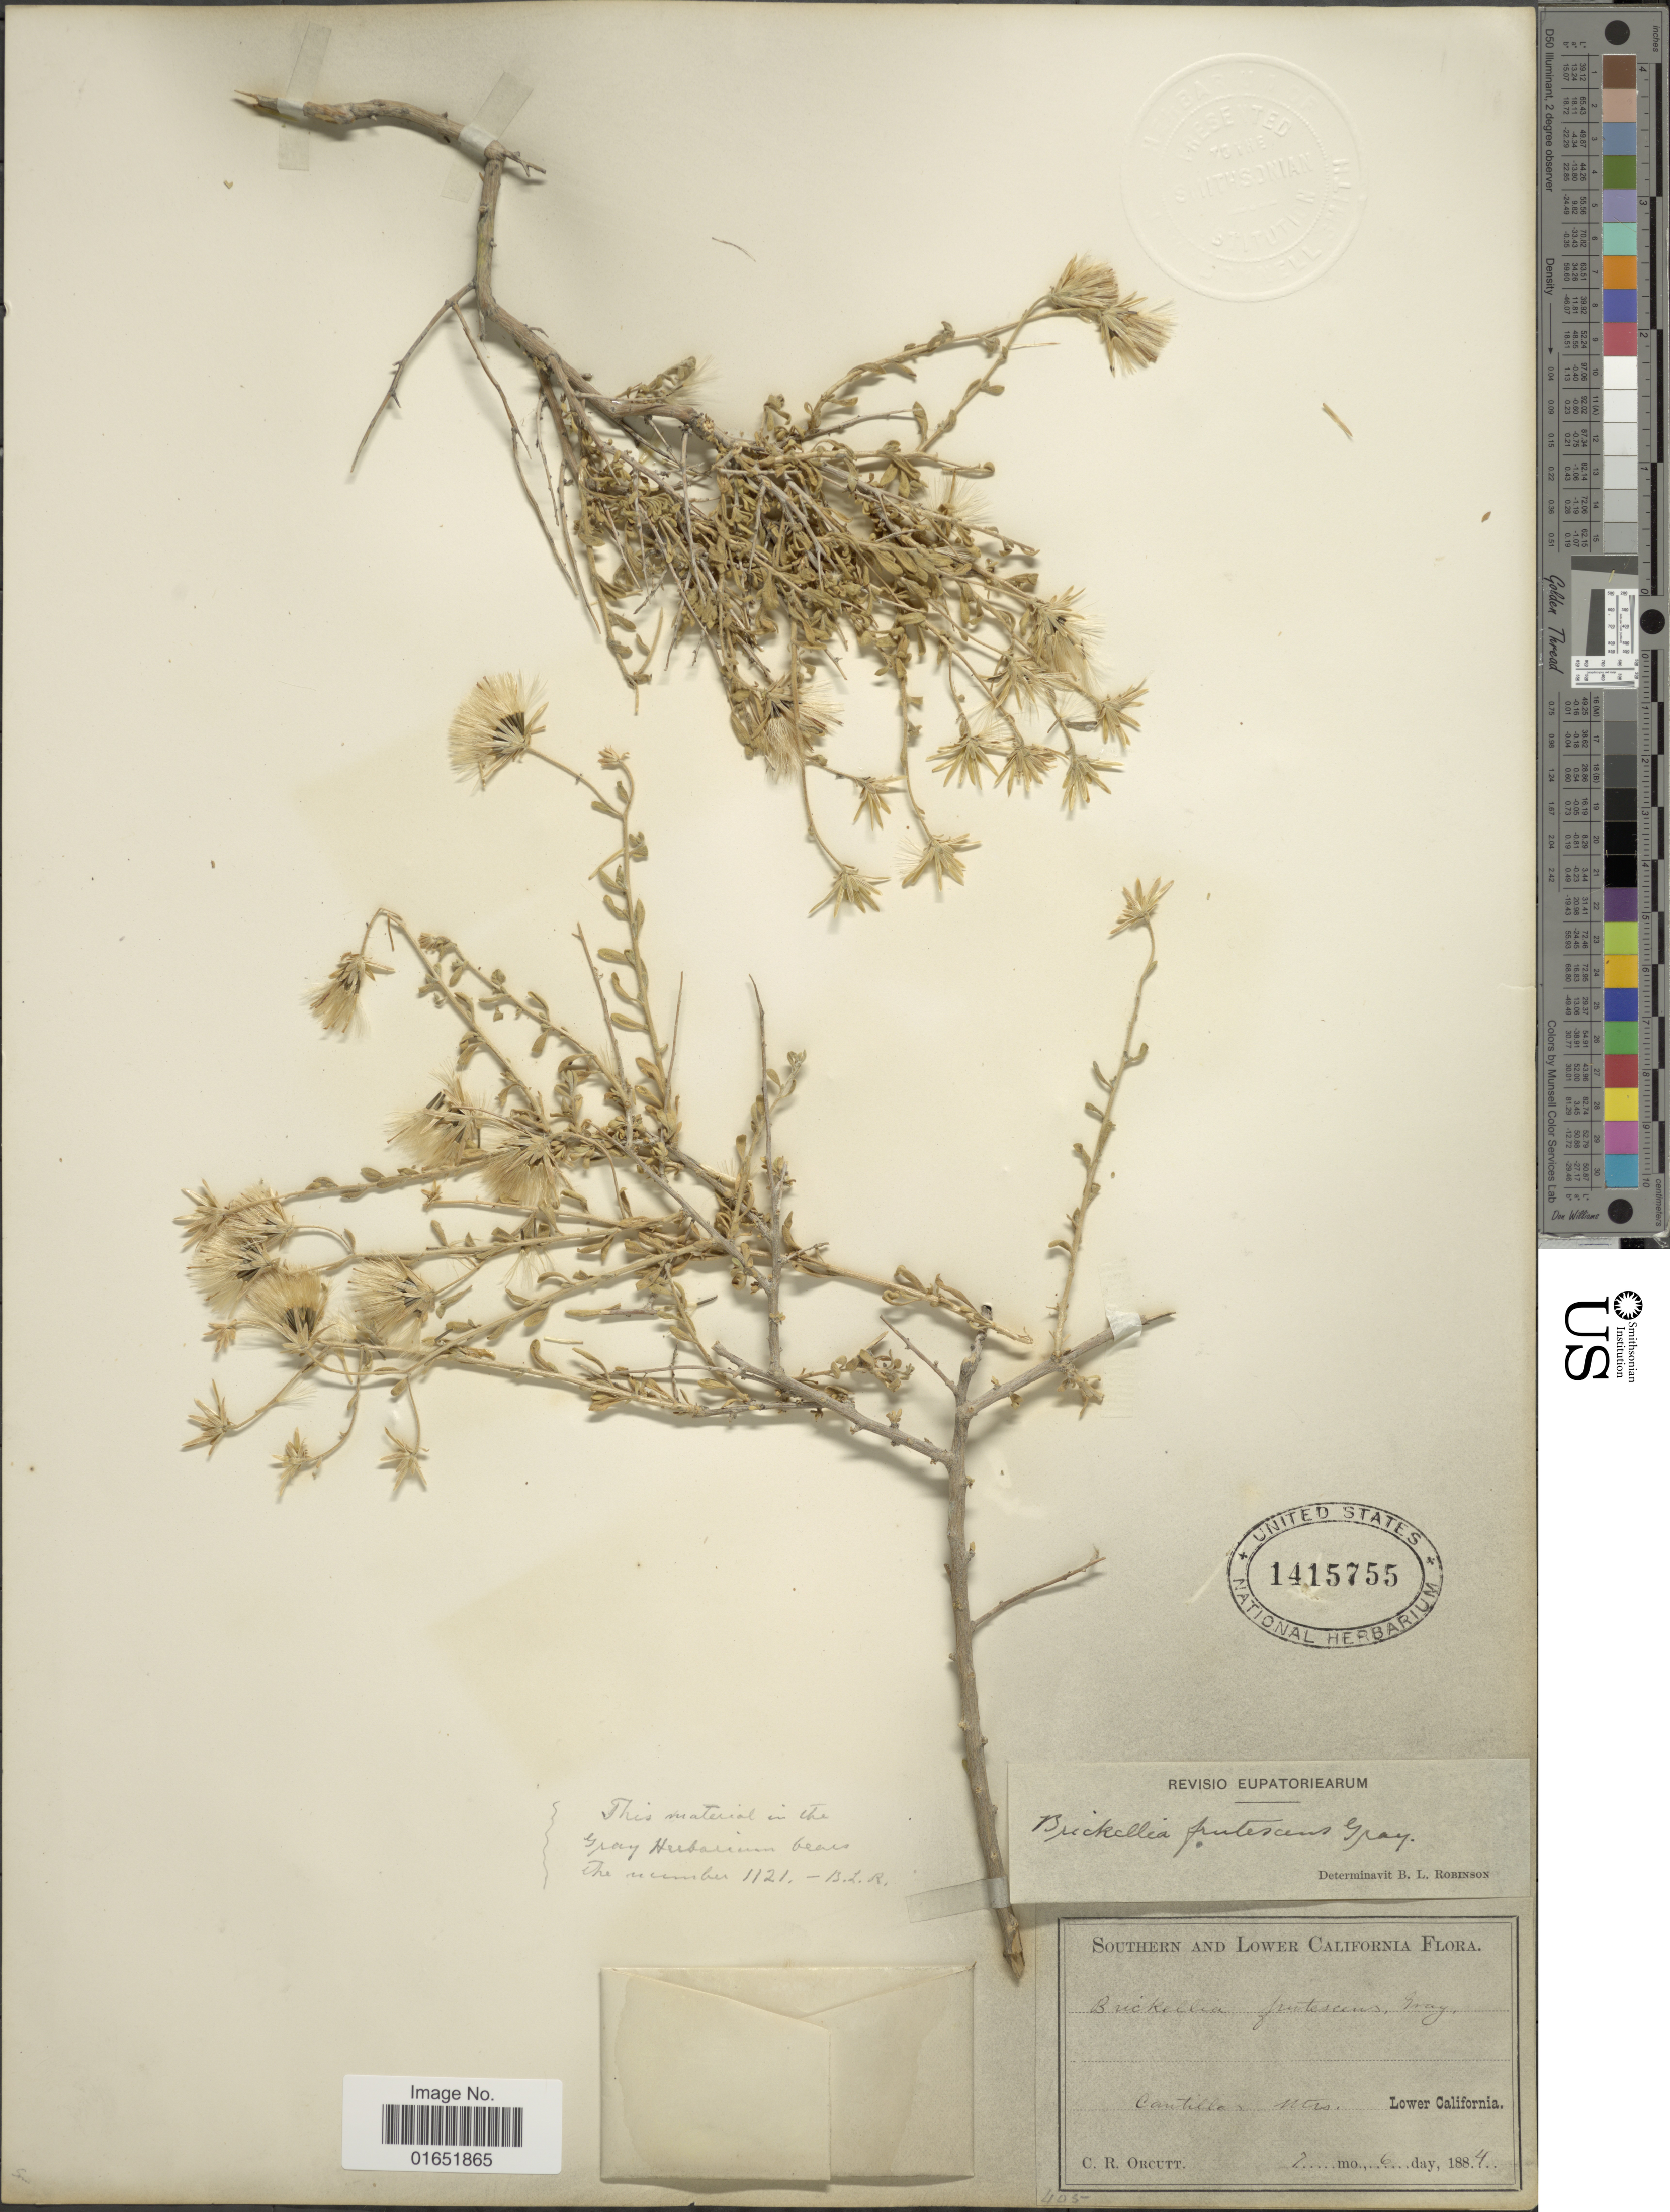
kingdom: Plantae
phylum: Tracheophyta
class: Magnoliopsida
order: Asterales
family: Asteraceae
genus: Brickellia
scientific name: Brickellia frutescens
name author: A. Gray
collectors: C. R. Orcutt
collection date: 1884-07-06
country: Mexico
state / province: Baja California Norte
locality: Cantillas Mts, Lower California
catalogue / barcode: US 1415755